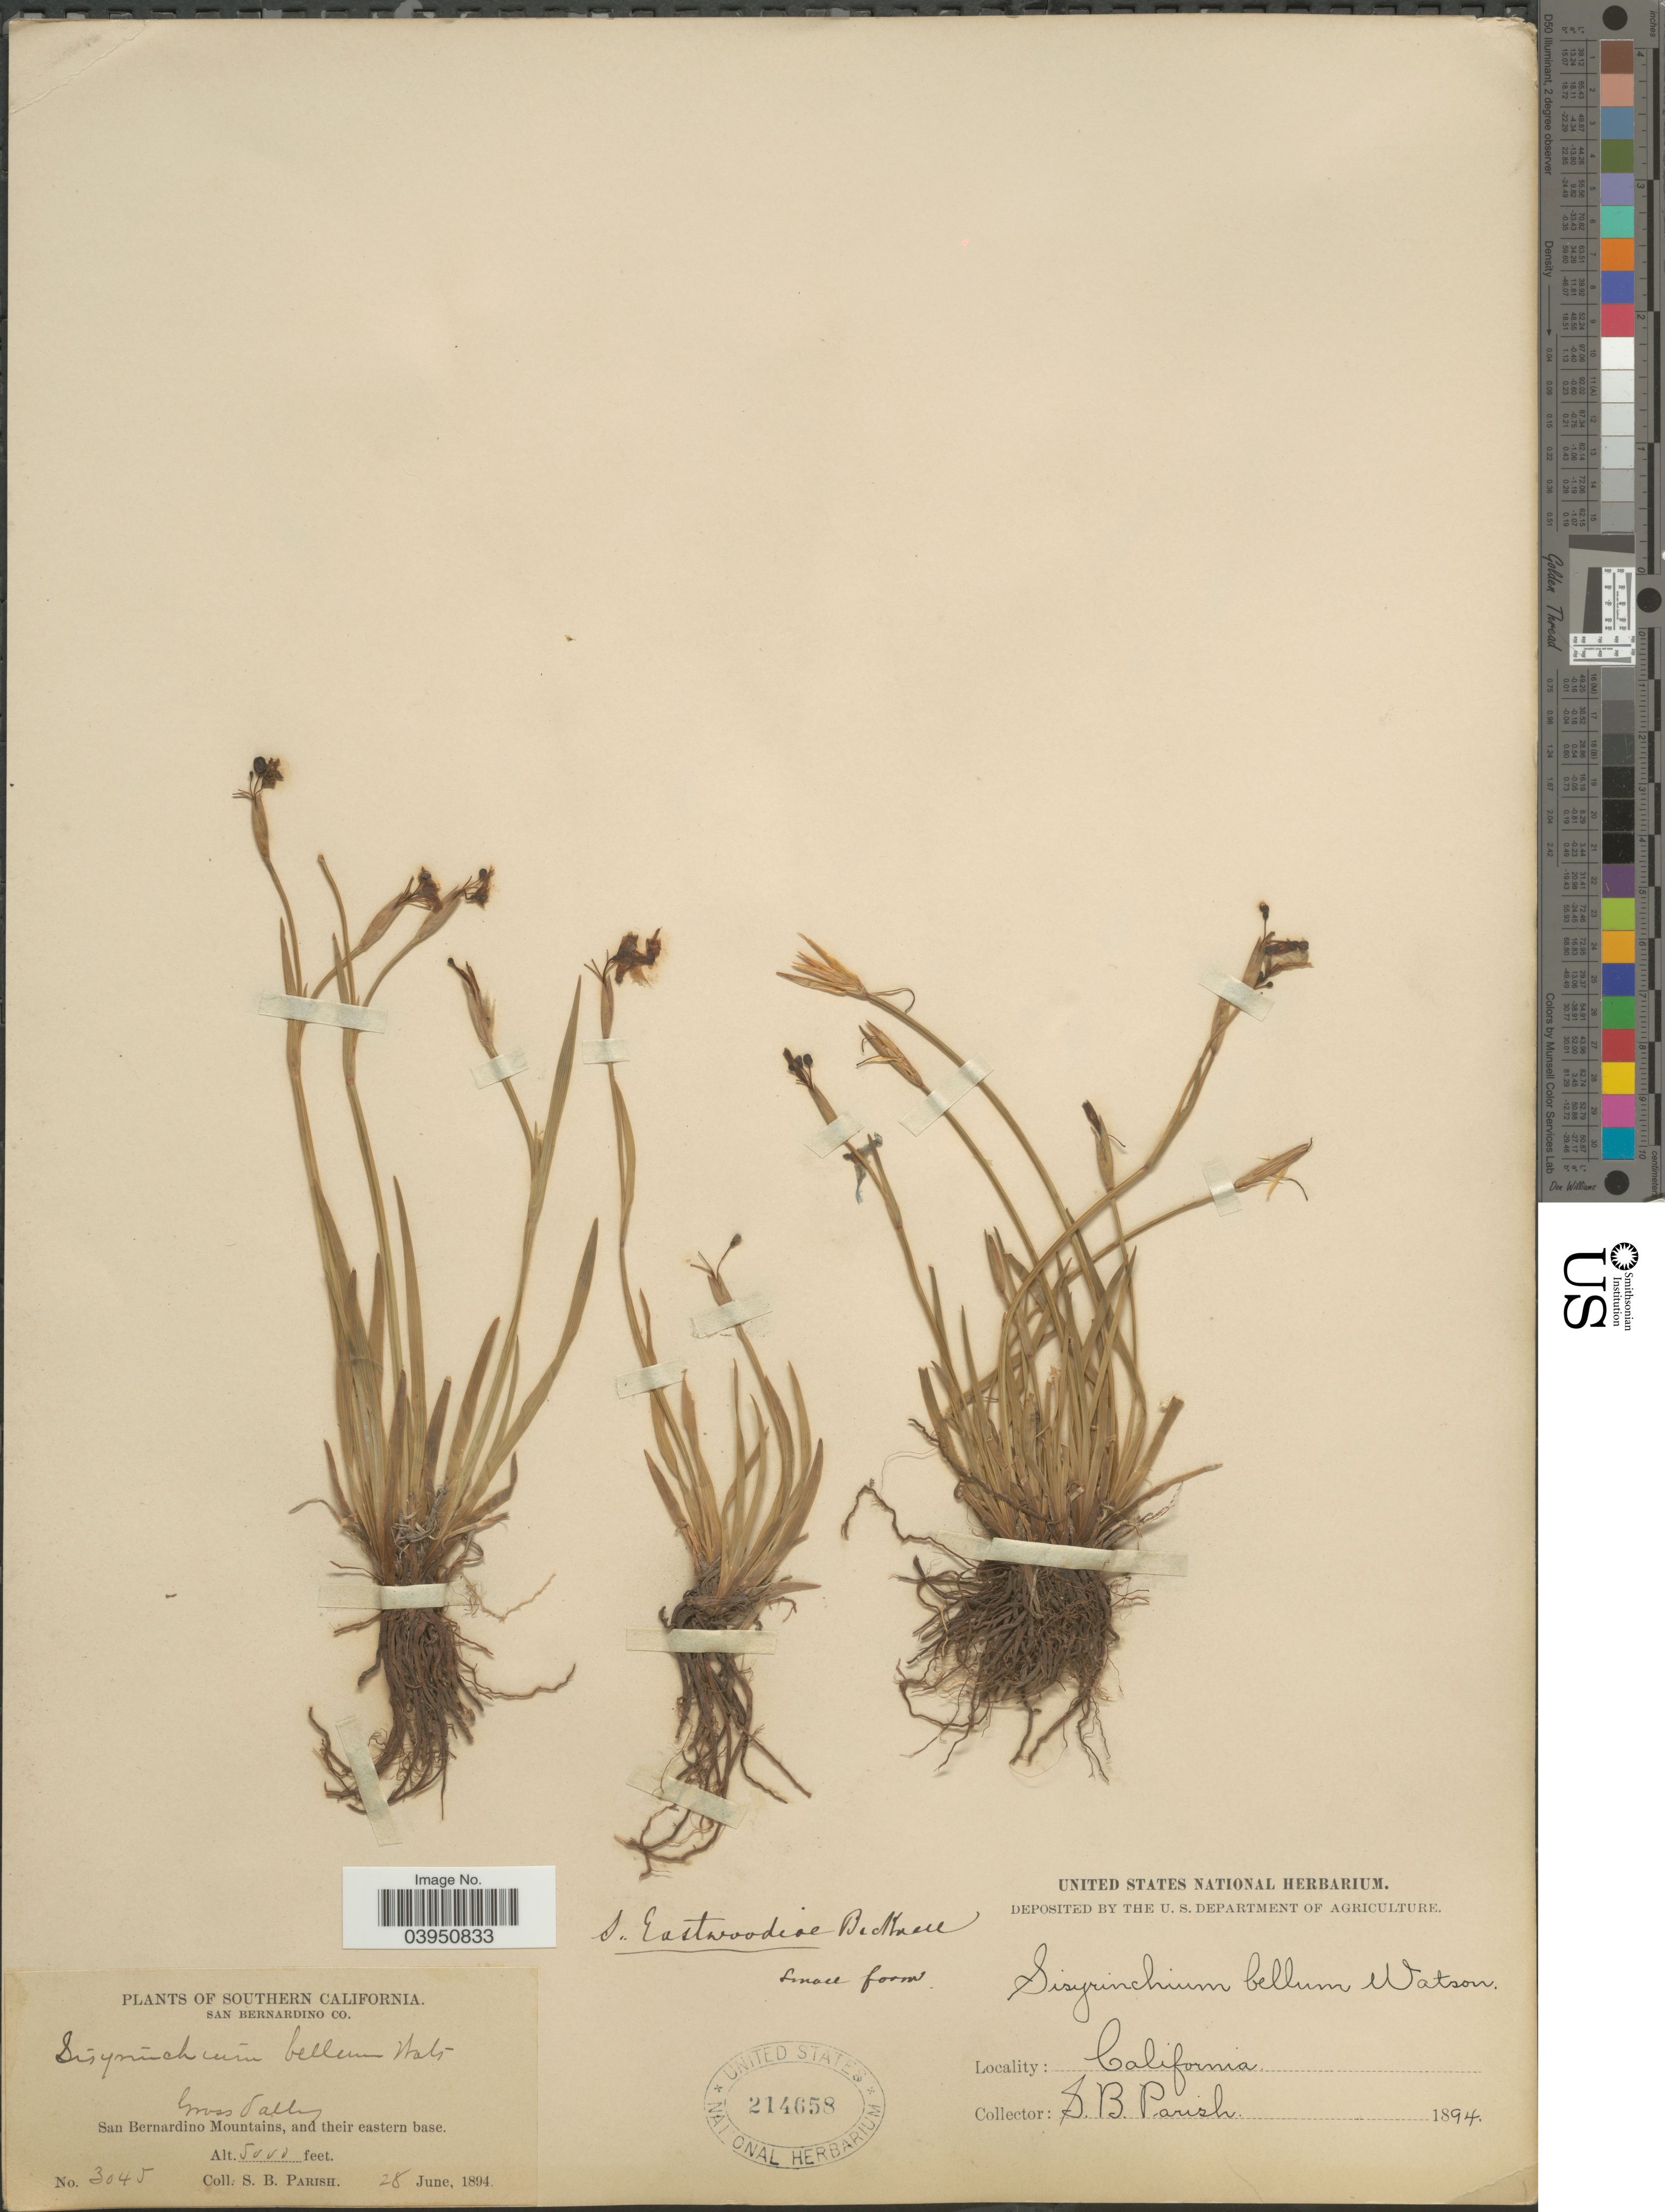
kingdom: Plantae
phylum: Tracheophyta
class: Liliopsida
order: Asparagales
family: Iridaceae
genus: Sisyrinchium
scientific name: Sisyrinchium eastwoodiae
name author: E.P. Bicknell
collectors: S. B. Parish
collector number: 3045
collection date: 1894-06-28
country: United States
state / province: California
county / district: San Bernardino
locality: Southern California. San Bernardino Co. Grass Valley. San Bernardino Mountains, and their eastern base.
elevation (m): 1524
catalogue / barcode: US 214658